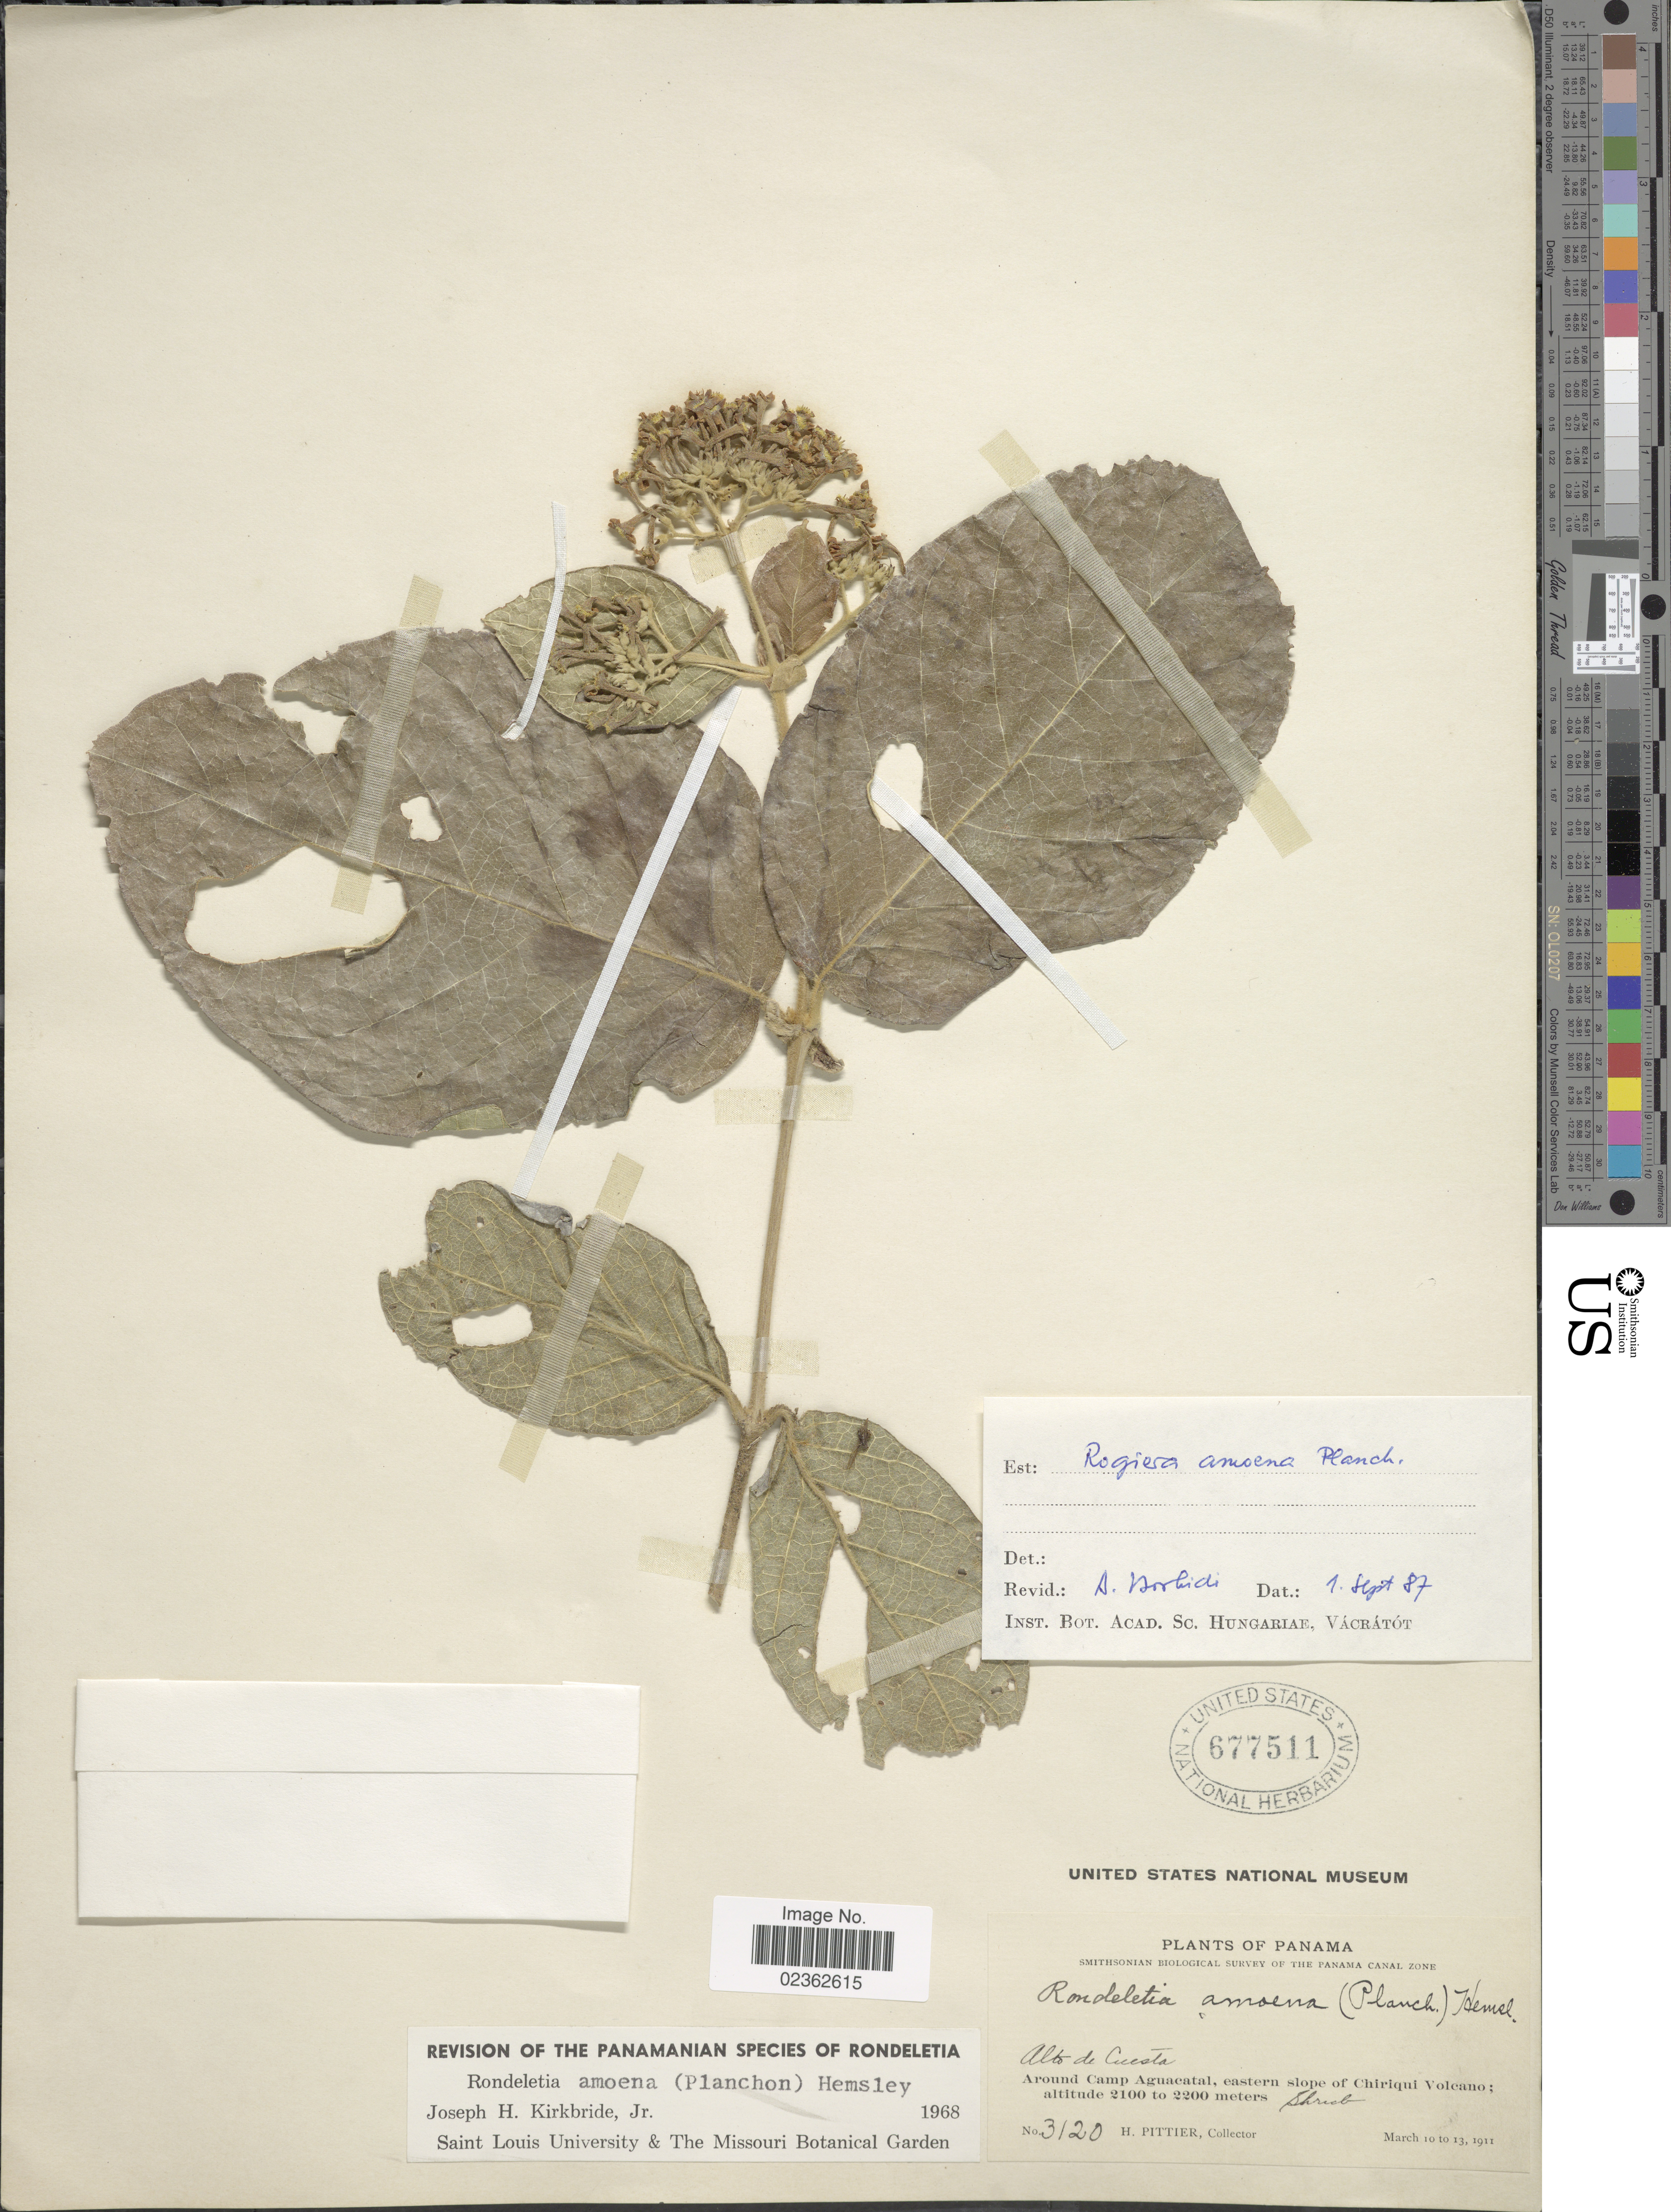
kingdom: Plantae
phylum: Tracheophyta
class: Magnoliopsida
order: Gentianales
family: Rubiaceae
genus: Rogiera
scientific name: Rogiera amoena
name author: Planch.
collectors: H. F. Pittier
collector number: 3120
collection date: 1911-03-10/1911-03-13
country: Panama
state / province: Chiriqui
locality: The Panama Canal Zone, Alto de Cuesta, Around Camp Aguacatal, eastern slope of Chiriqui Volcano.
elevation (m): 2100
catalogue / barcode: US 677511